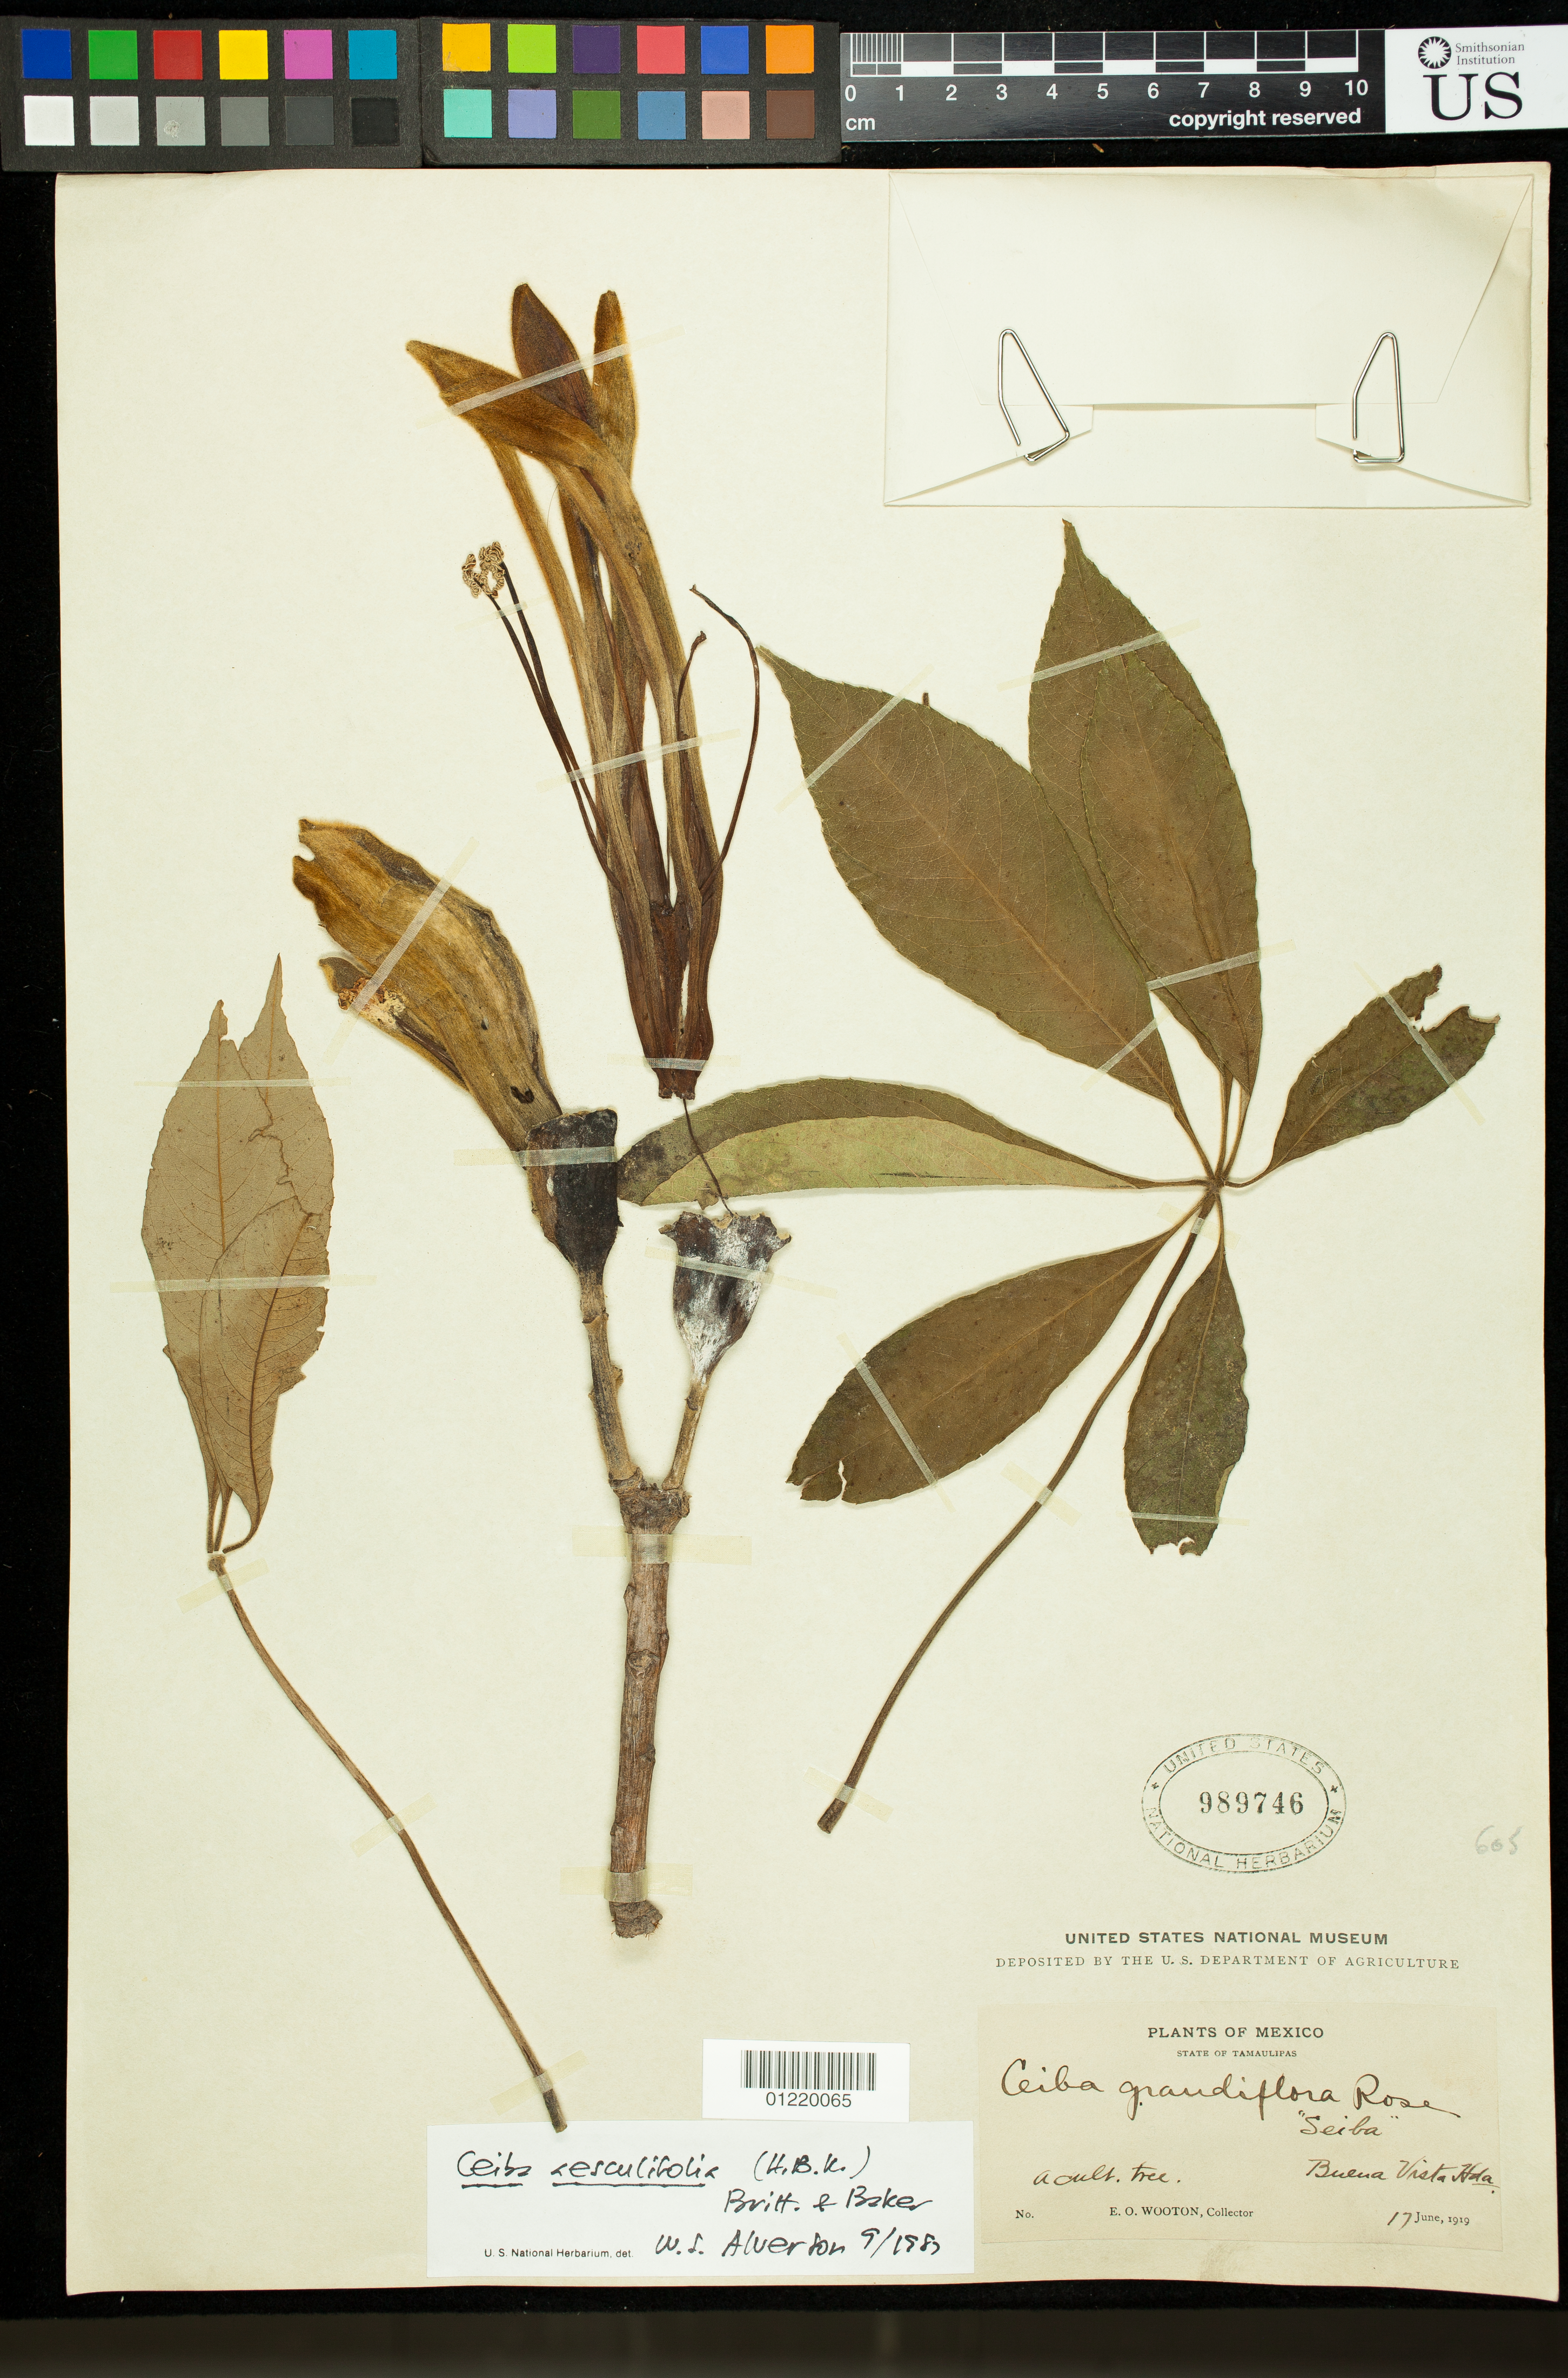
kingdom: Plantae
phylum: Tracheophyta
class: Magnoliopsida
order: Malvales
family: Malvaceae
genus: Ceiba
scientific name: Ceiba aesculifolia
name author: (Kunth) Britten & Baker f.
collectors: E. O. Wooton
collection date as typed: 6/17/1919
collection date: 1919-06-17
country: Mexico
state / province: Tamaulipas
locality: Tamaulipas: Buena Vista Hacienda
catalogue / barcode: US 989746